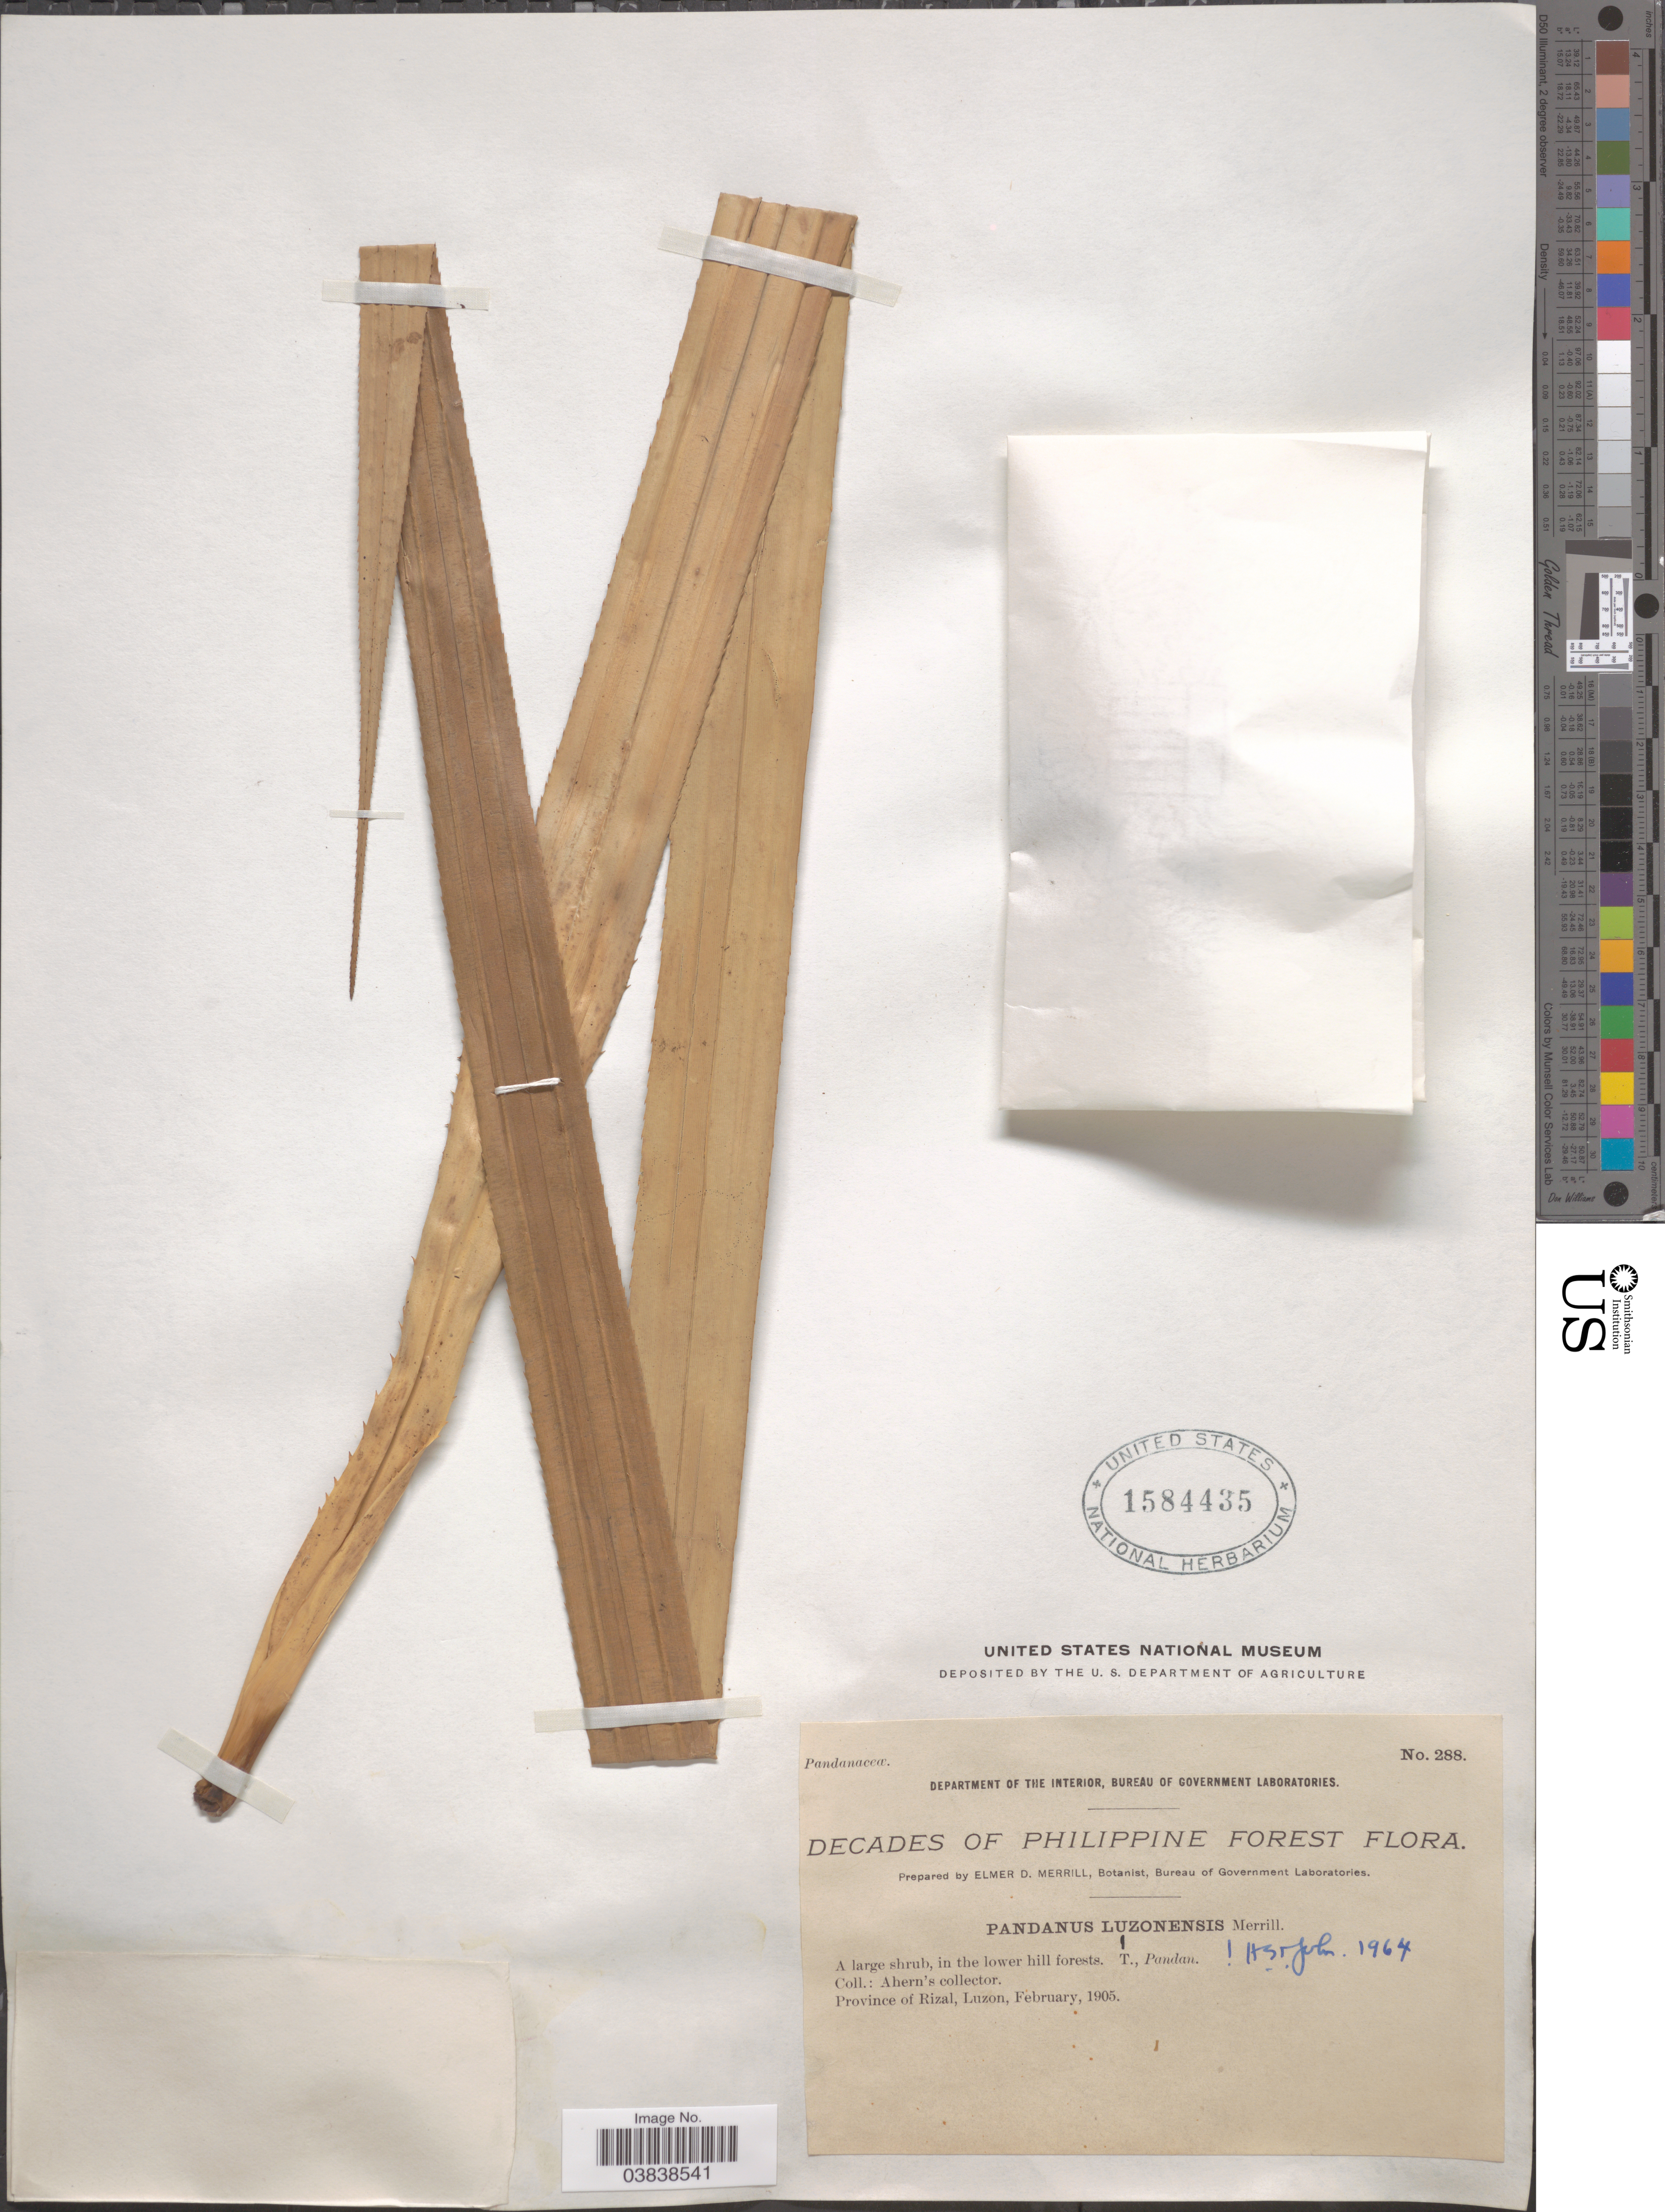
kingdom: Plantae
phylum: Tracheophyta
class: Liliopsida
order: Pandanales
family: Pandanaceae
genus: Pandanus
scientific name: Pandanus luzonensis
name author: Merr.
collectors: Ahern's collector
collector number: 288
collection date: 1905-02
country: Philippines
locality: Province of Rizal, Luzon.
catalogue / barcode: US 1584435